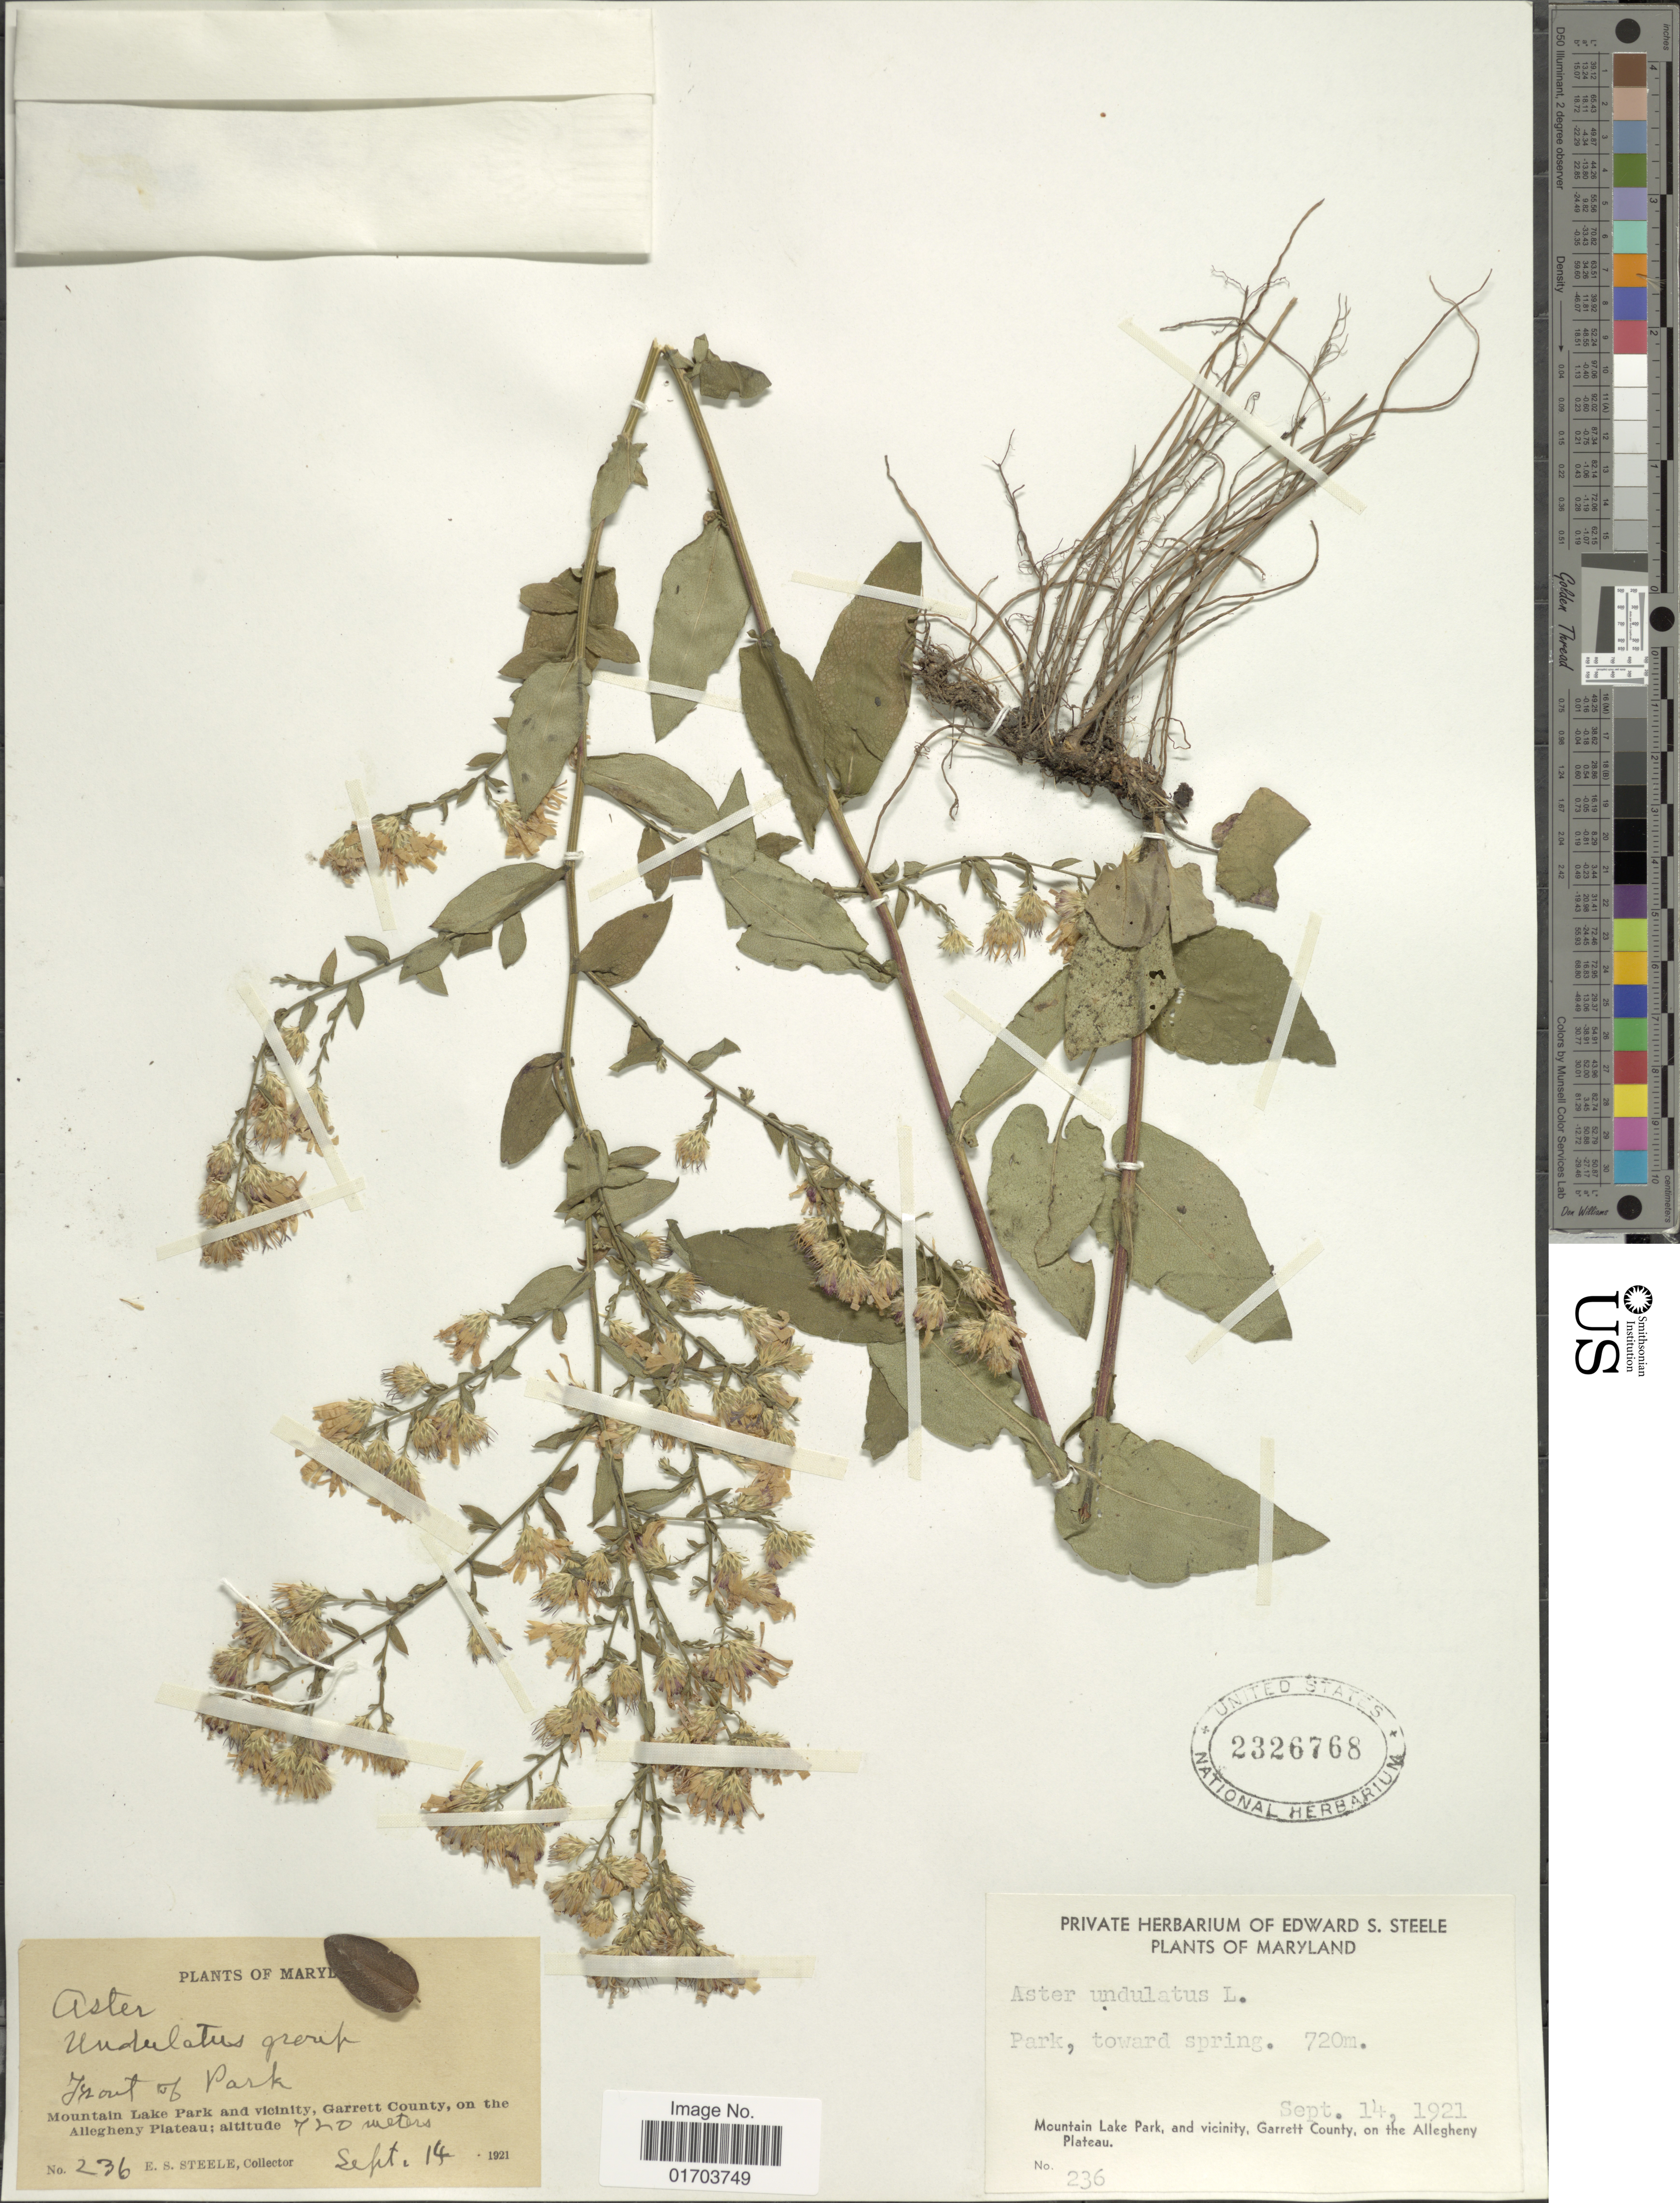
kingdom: Plantae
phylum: Tracheophyta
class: Magnoliopsida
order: Asterales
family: Asteraceae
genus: Symphyotrichum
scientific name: Symphyotrichum undulatum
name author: (L.) G.L. Nesom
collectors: E. Steele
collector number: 236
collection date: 1921-09-14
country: United States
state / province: Maryland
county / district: Garrett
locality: Park, toward spring, Front of Park, Mountain Lake Park, and vicinity, Garrett County, on the Allegheny Plateau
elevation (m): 720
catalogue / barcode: US 2326768